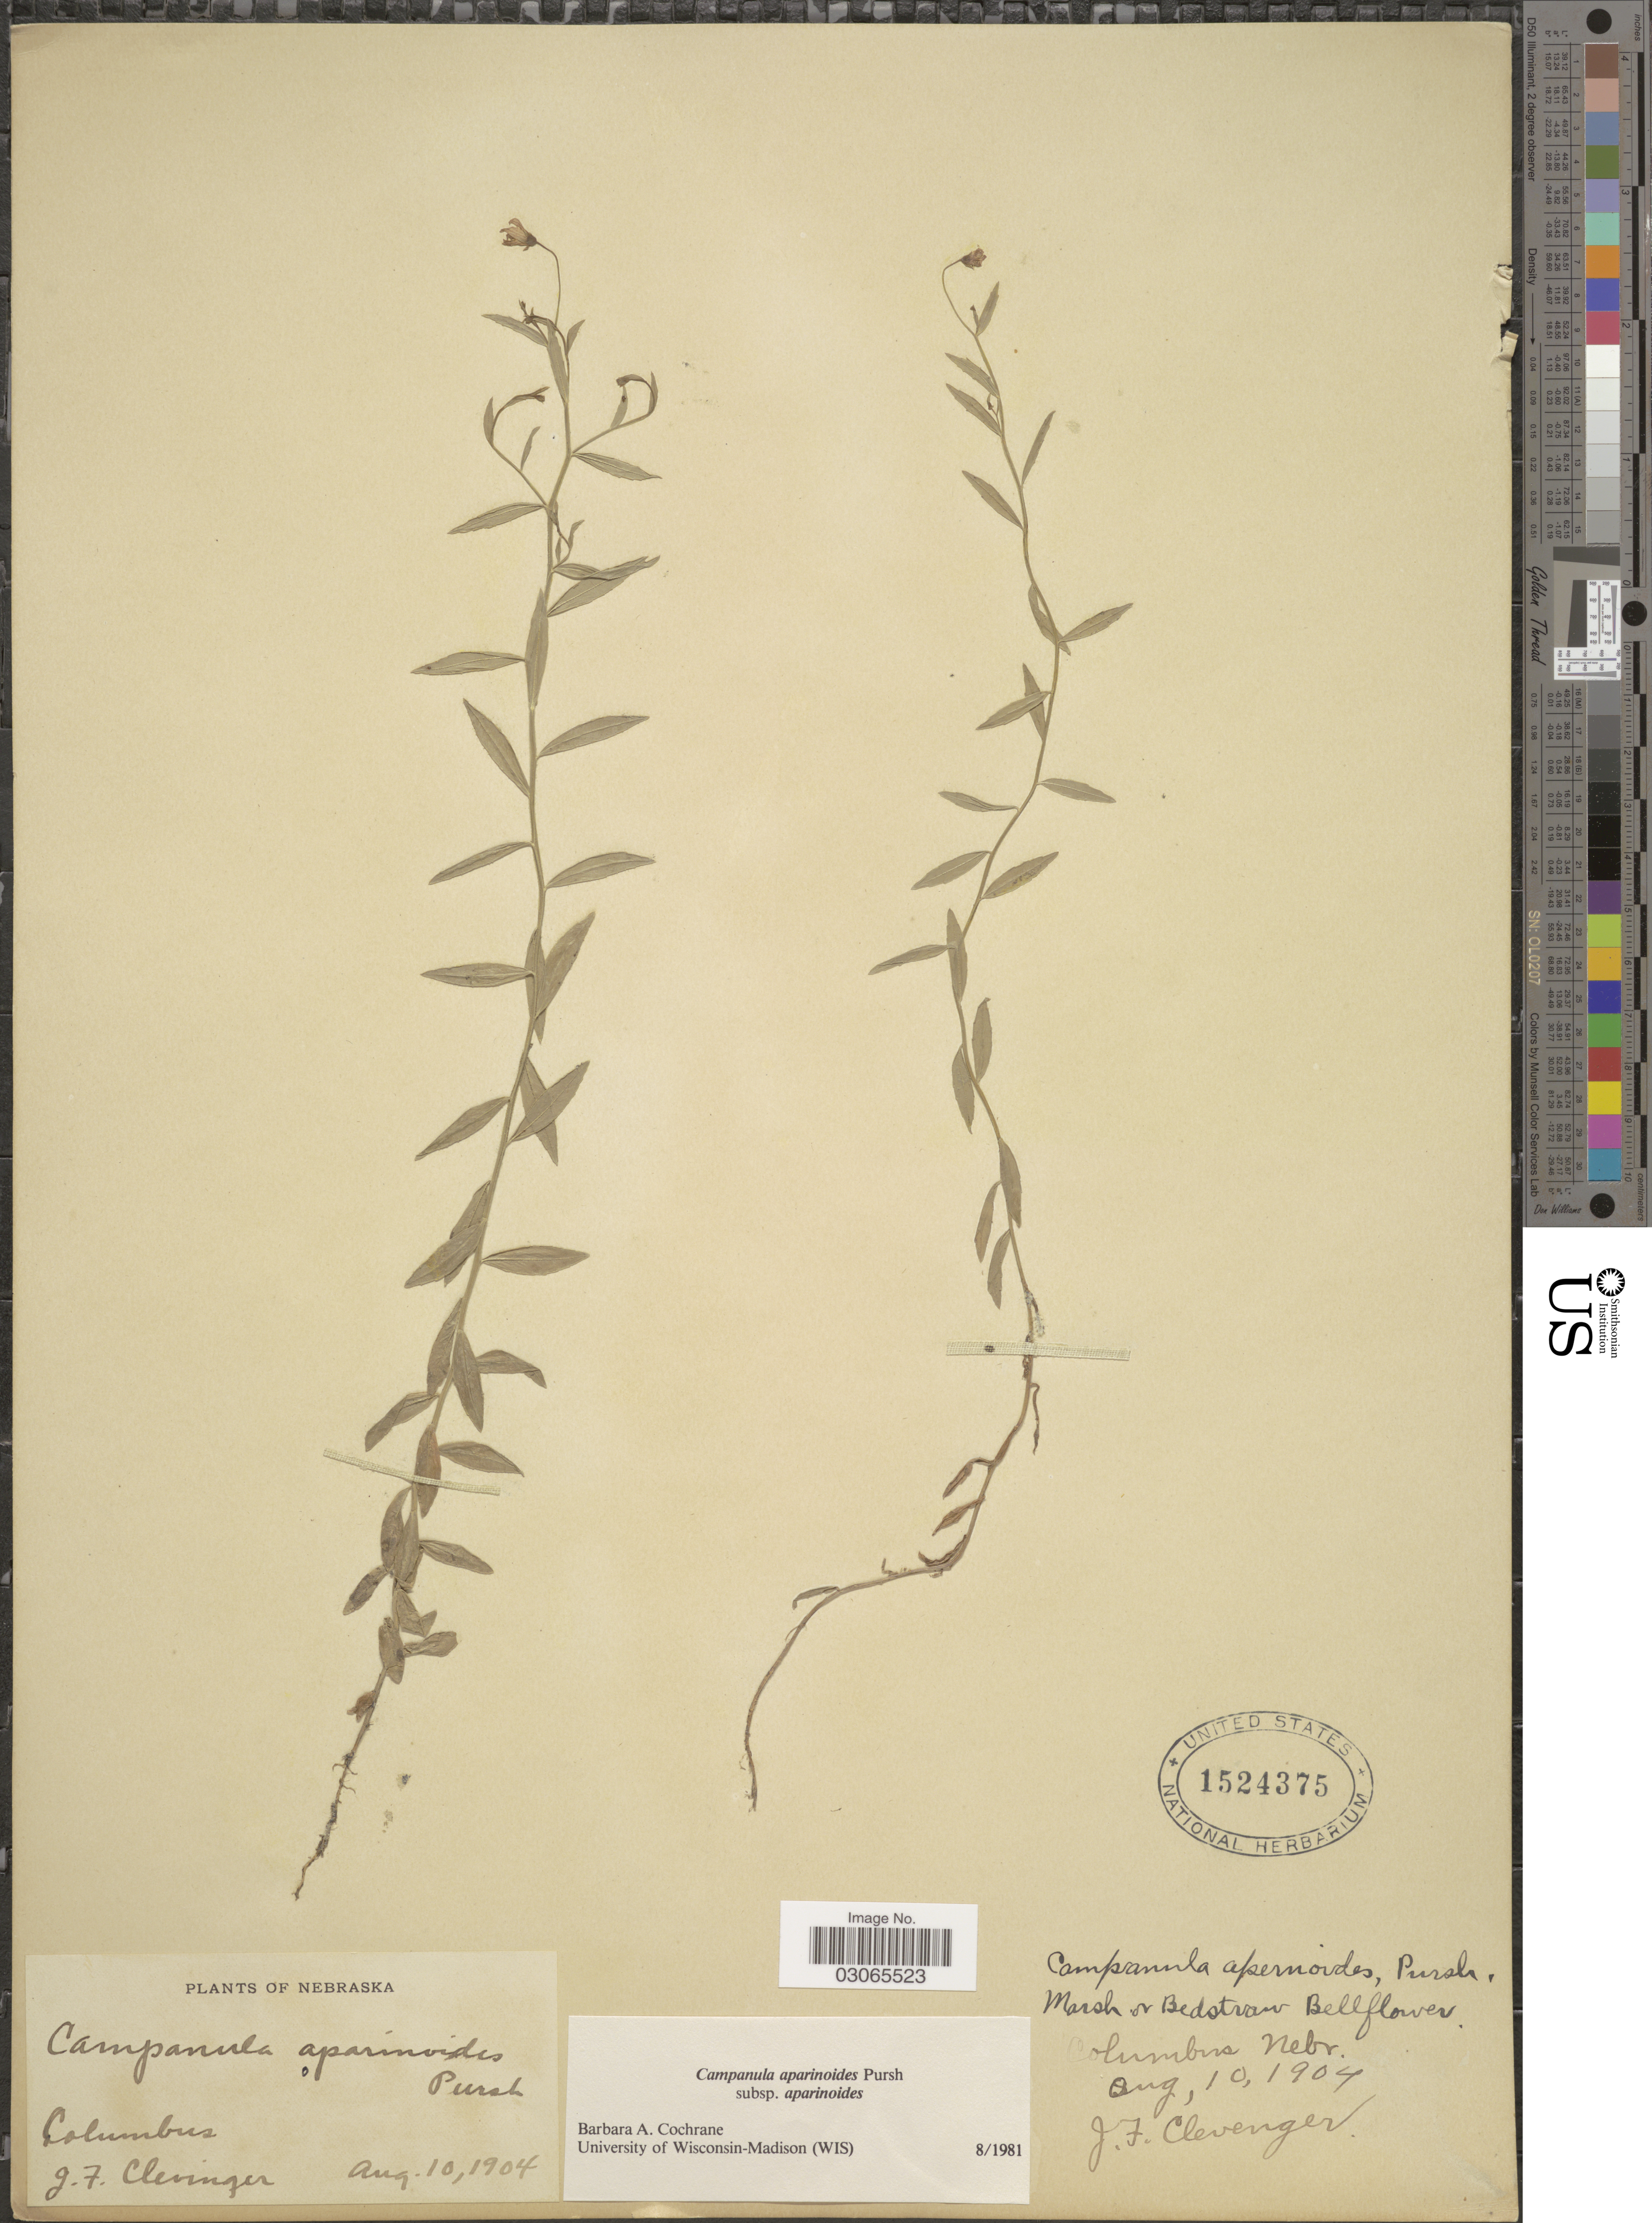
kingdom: Plantae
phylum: Tracheophyta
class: Magnoliopsida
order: Asterales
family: Campanulaceae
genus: Campanula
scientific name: Campanula aparinoides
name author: Pursh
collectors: J. F. Clevenger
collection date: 1904-08-10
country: United States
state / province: Nebraska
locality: Columbus.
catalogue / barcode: US 1524375